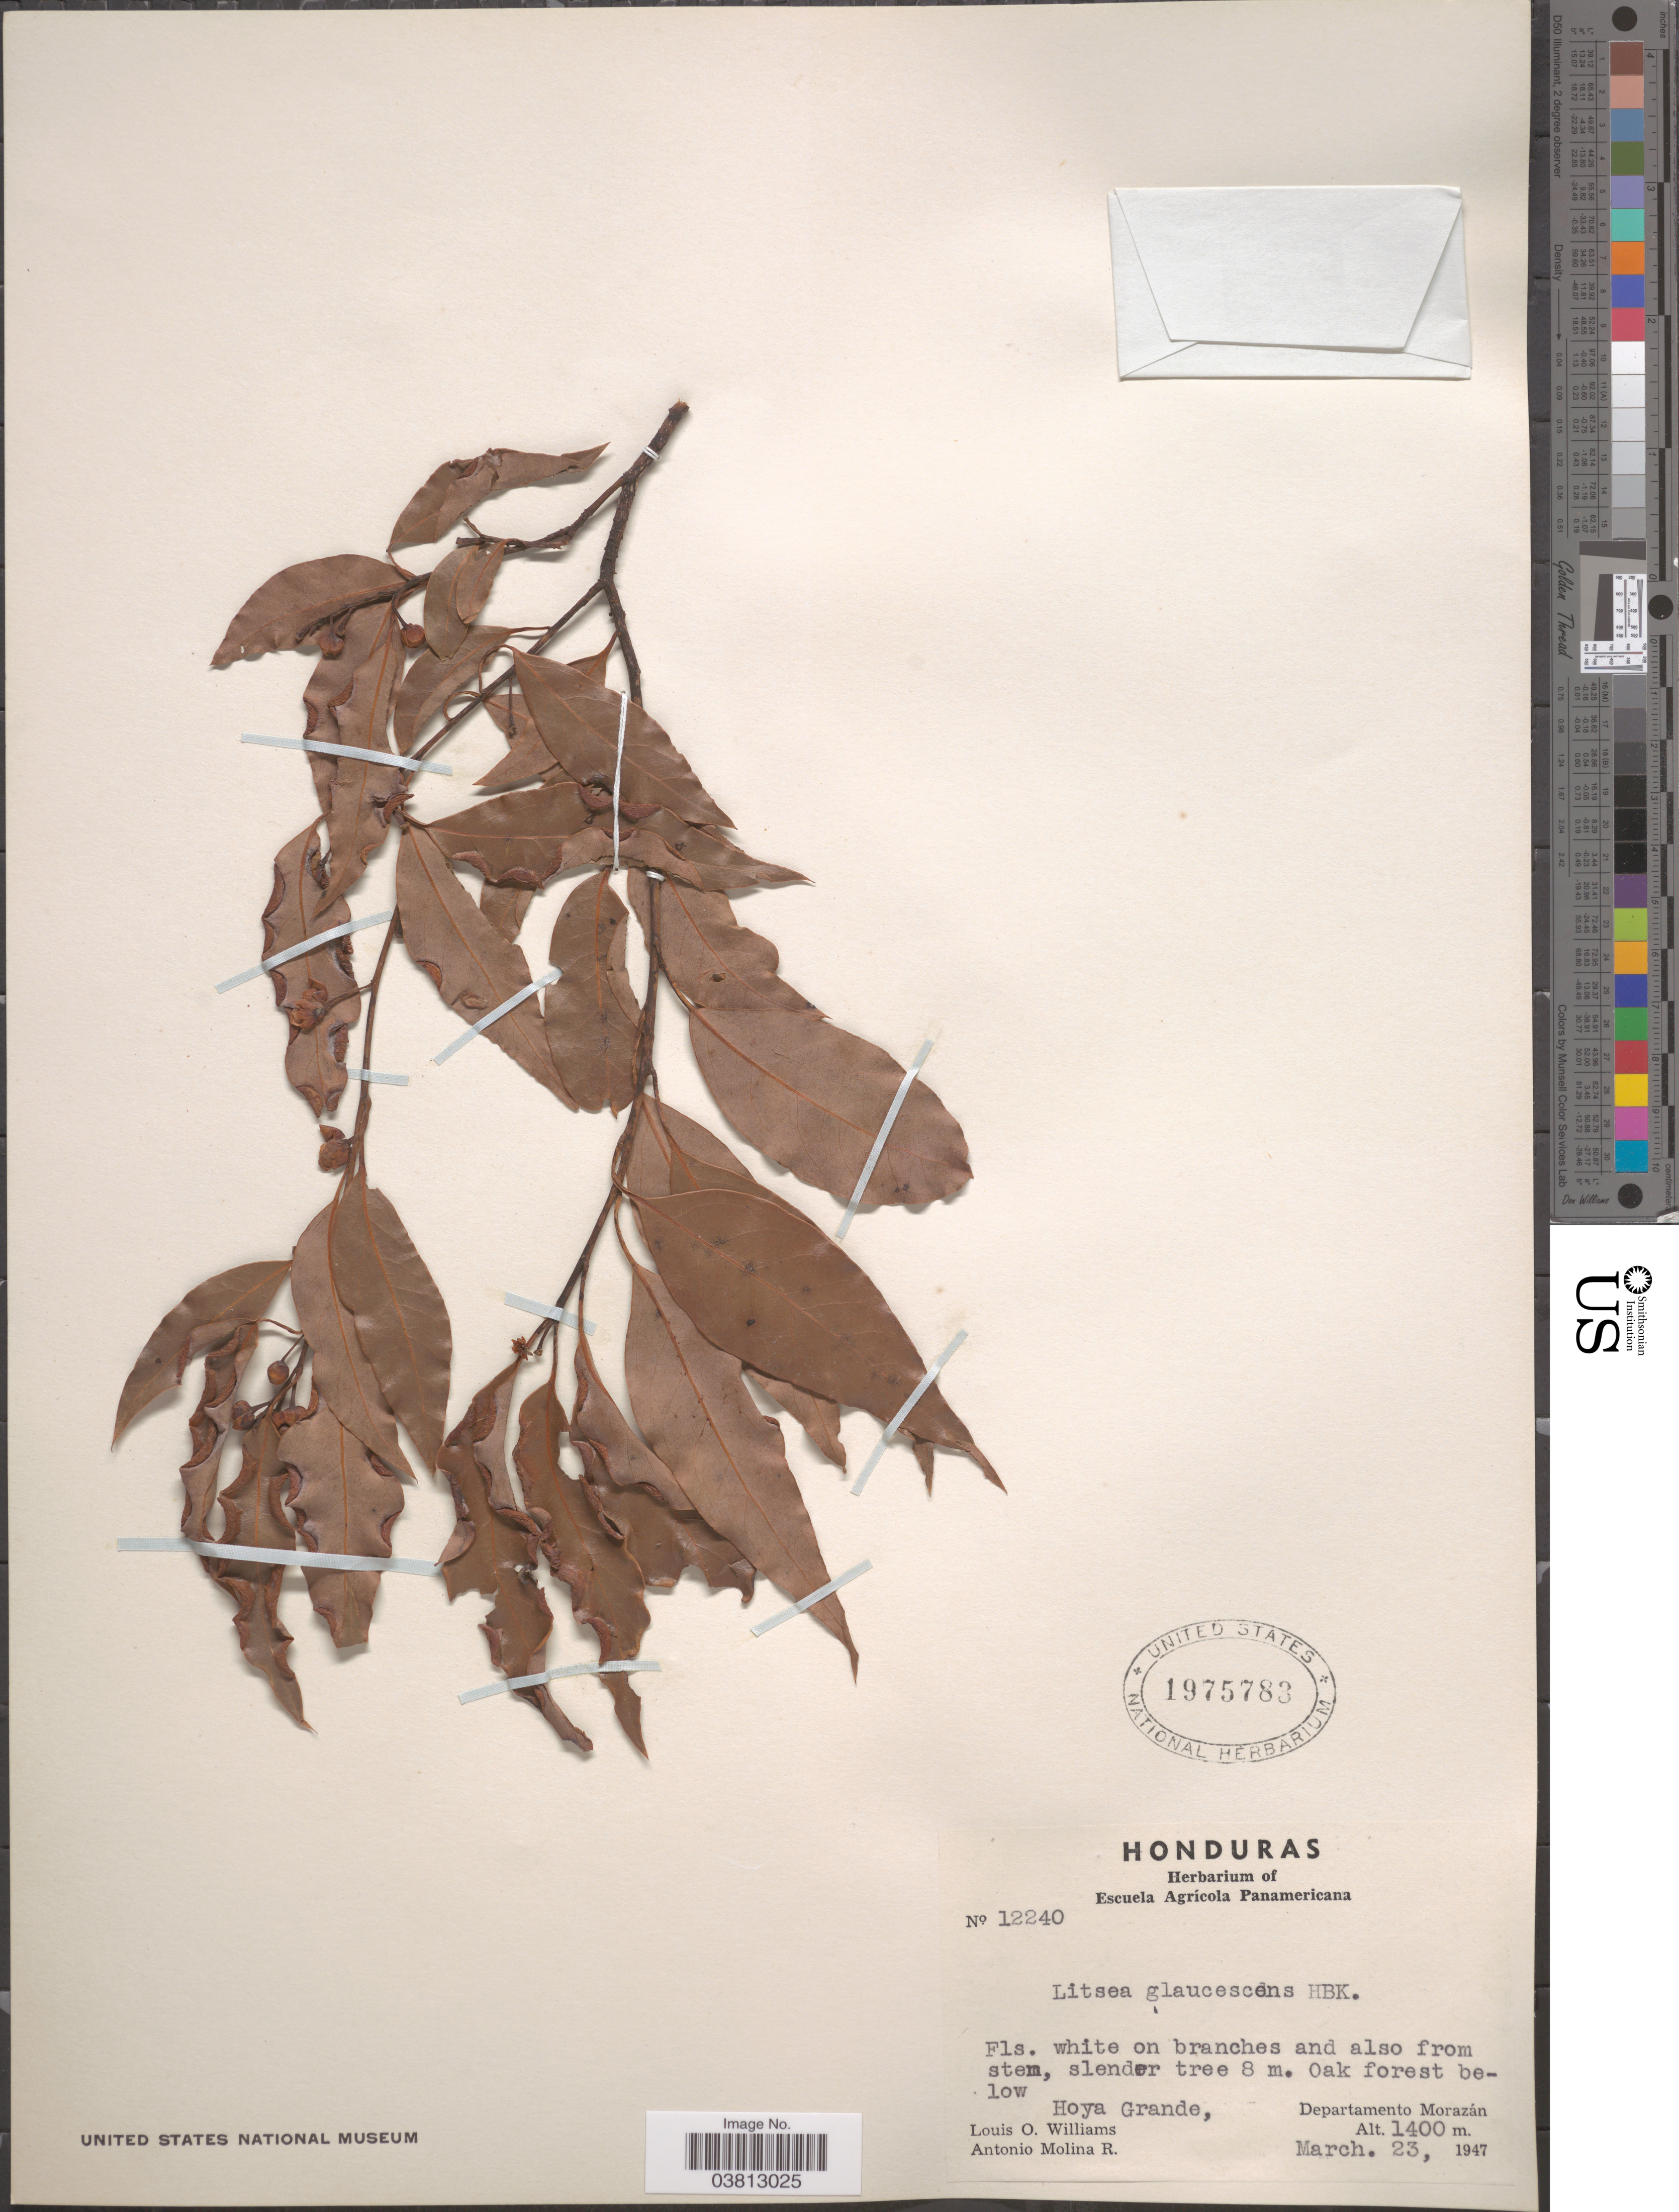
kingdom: Plantae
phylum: Tracheophyta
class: Magnoliopsida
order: Laurales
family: Lauraceae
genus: Litsea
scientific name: Litsea glaucescens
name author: Kunth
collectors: L. O. Williams & A. Molina R.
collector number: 12240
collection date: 1947-03-23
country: Honduras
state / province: Fco. Morazán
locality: Oak forest below Hoya Grande, Departamento Morazán.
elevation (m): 1400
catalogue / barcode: US 1975783